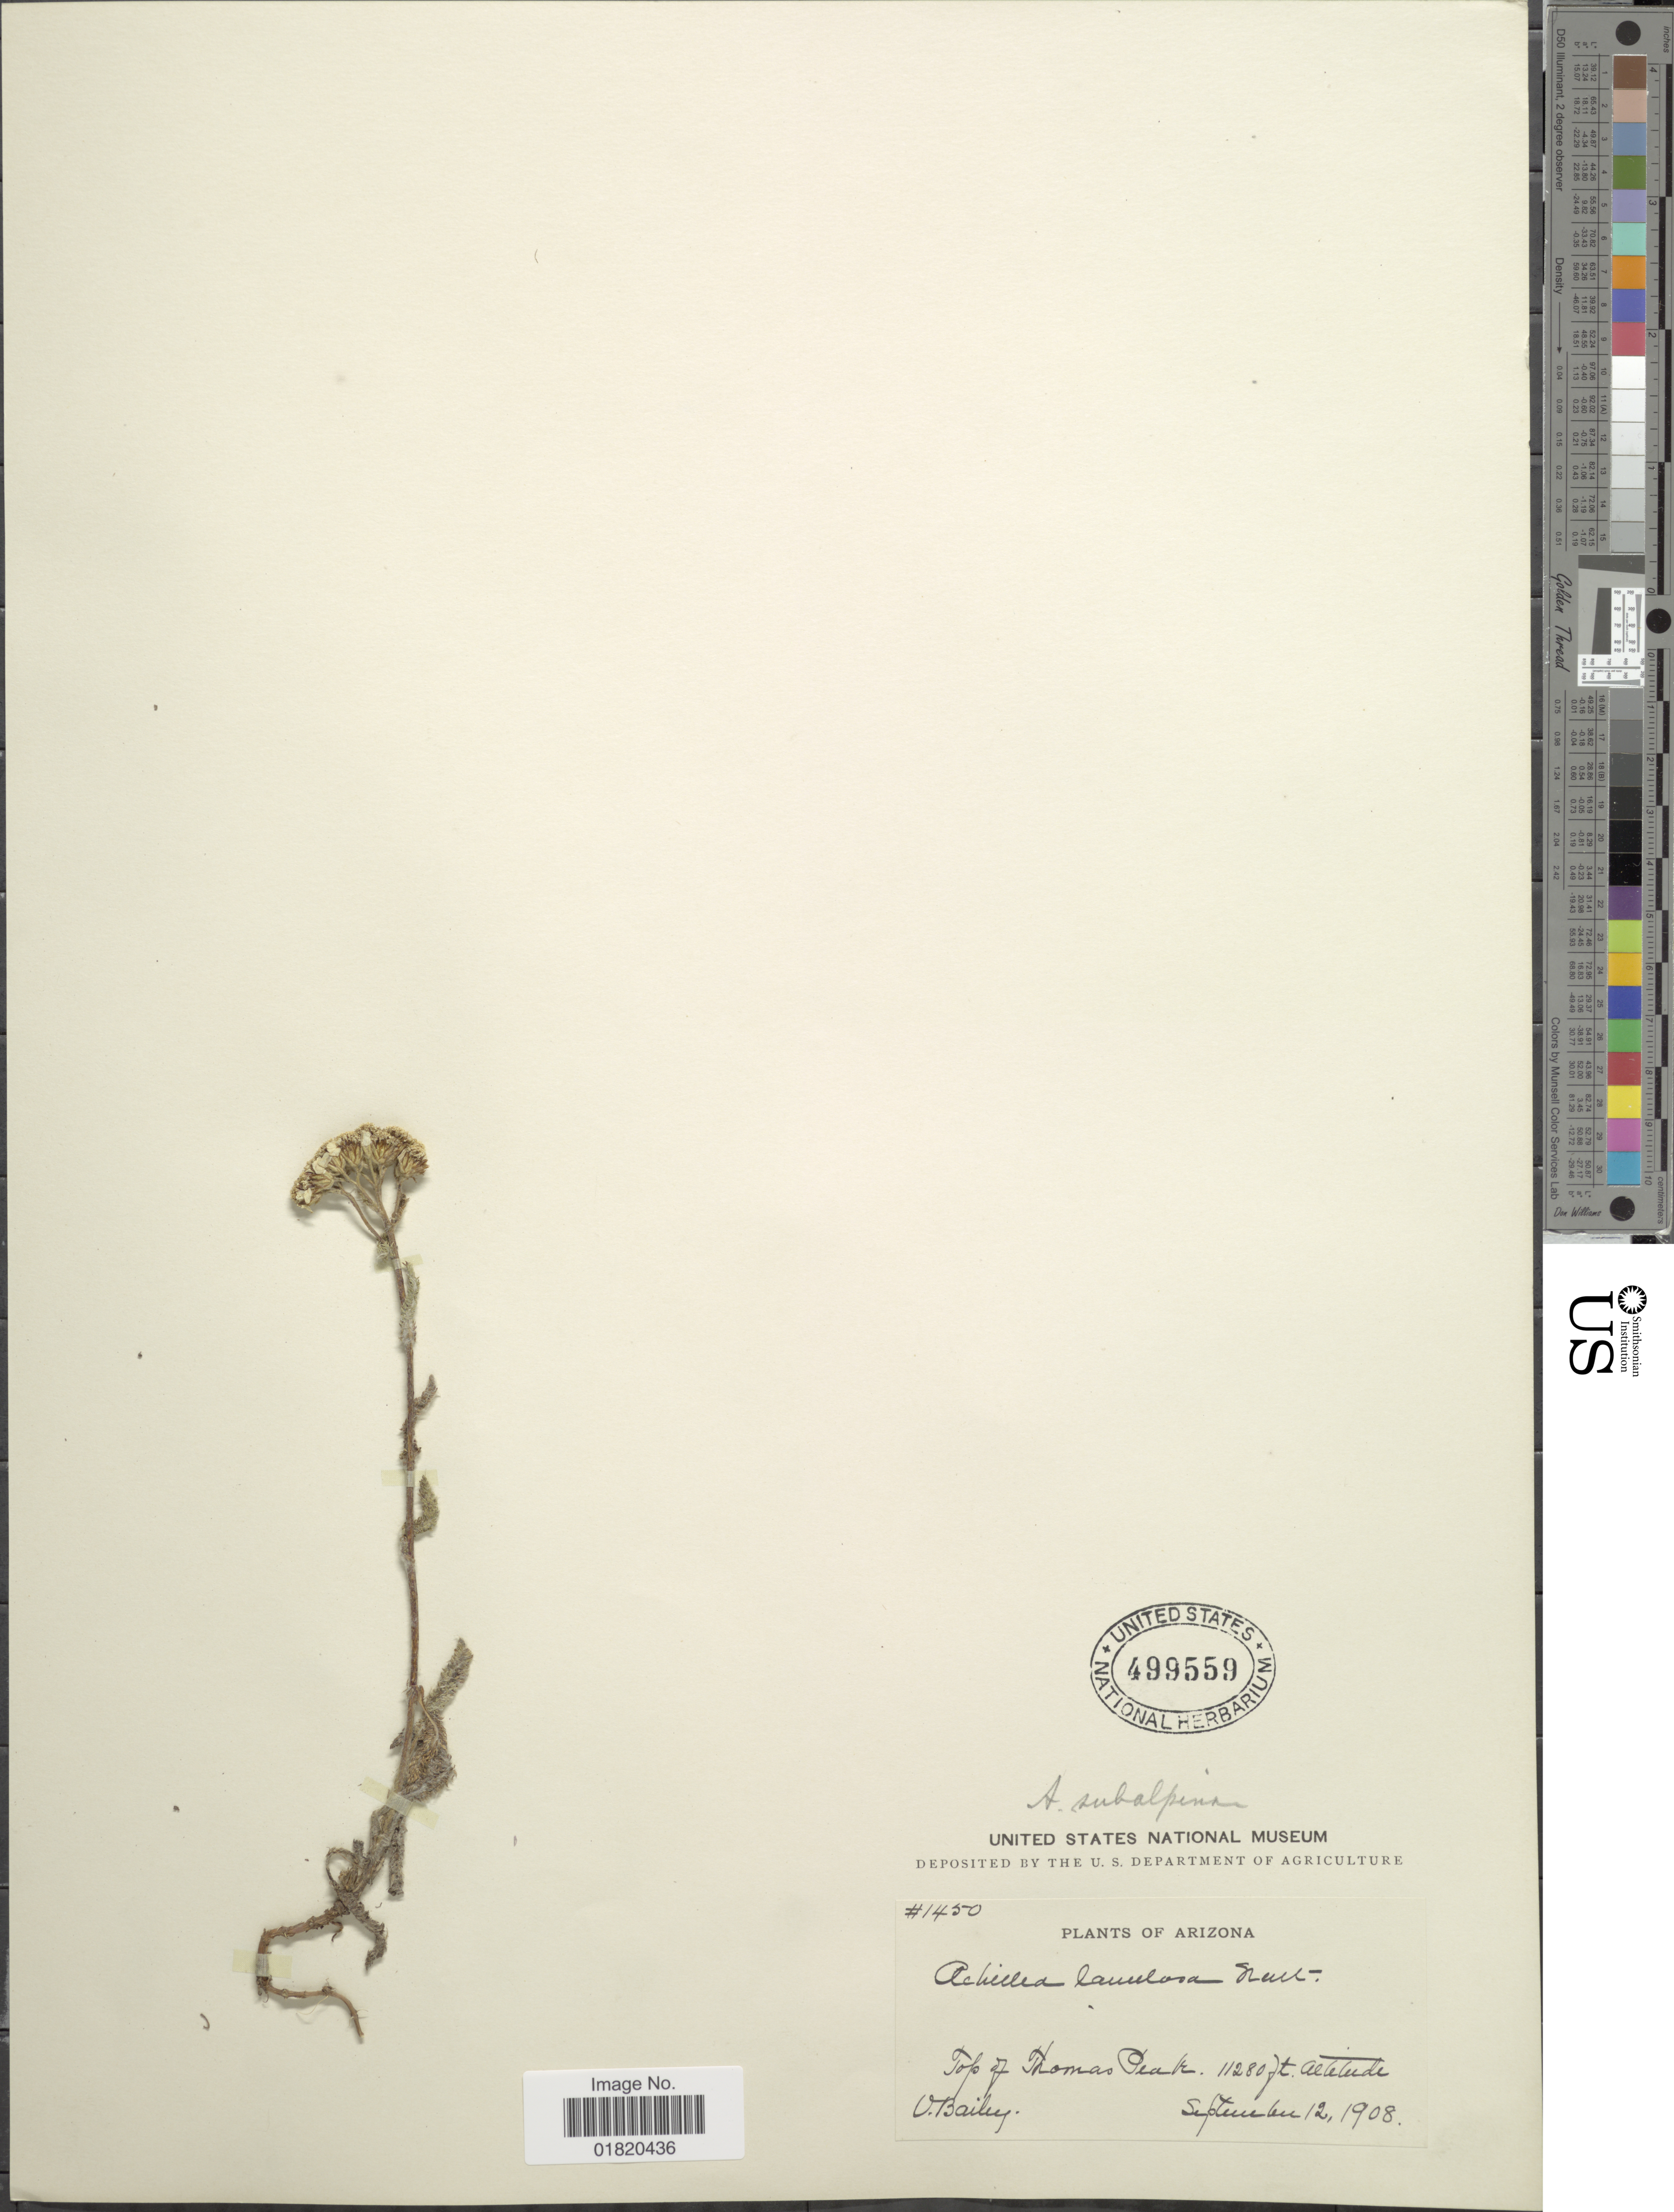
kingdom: Plantae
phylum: Tracheophyta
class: Magnoliopsida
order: Asterales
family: Asteraceae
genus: Achillea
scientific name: Achillea subalpina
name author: Greene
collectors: V. L. Bailey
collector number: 1450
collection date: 1908-09-12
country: United States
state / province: Arizona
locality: Top of Thomas Peak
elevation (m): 3438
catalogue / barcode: US 499559